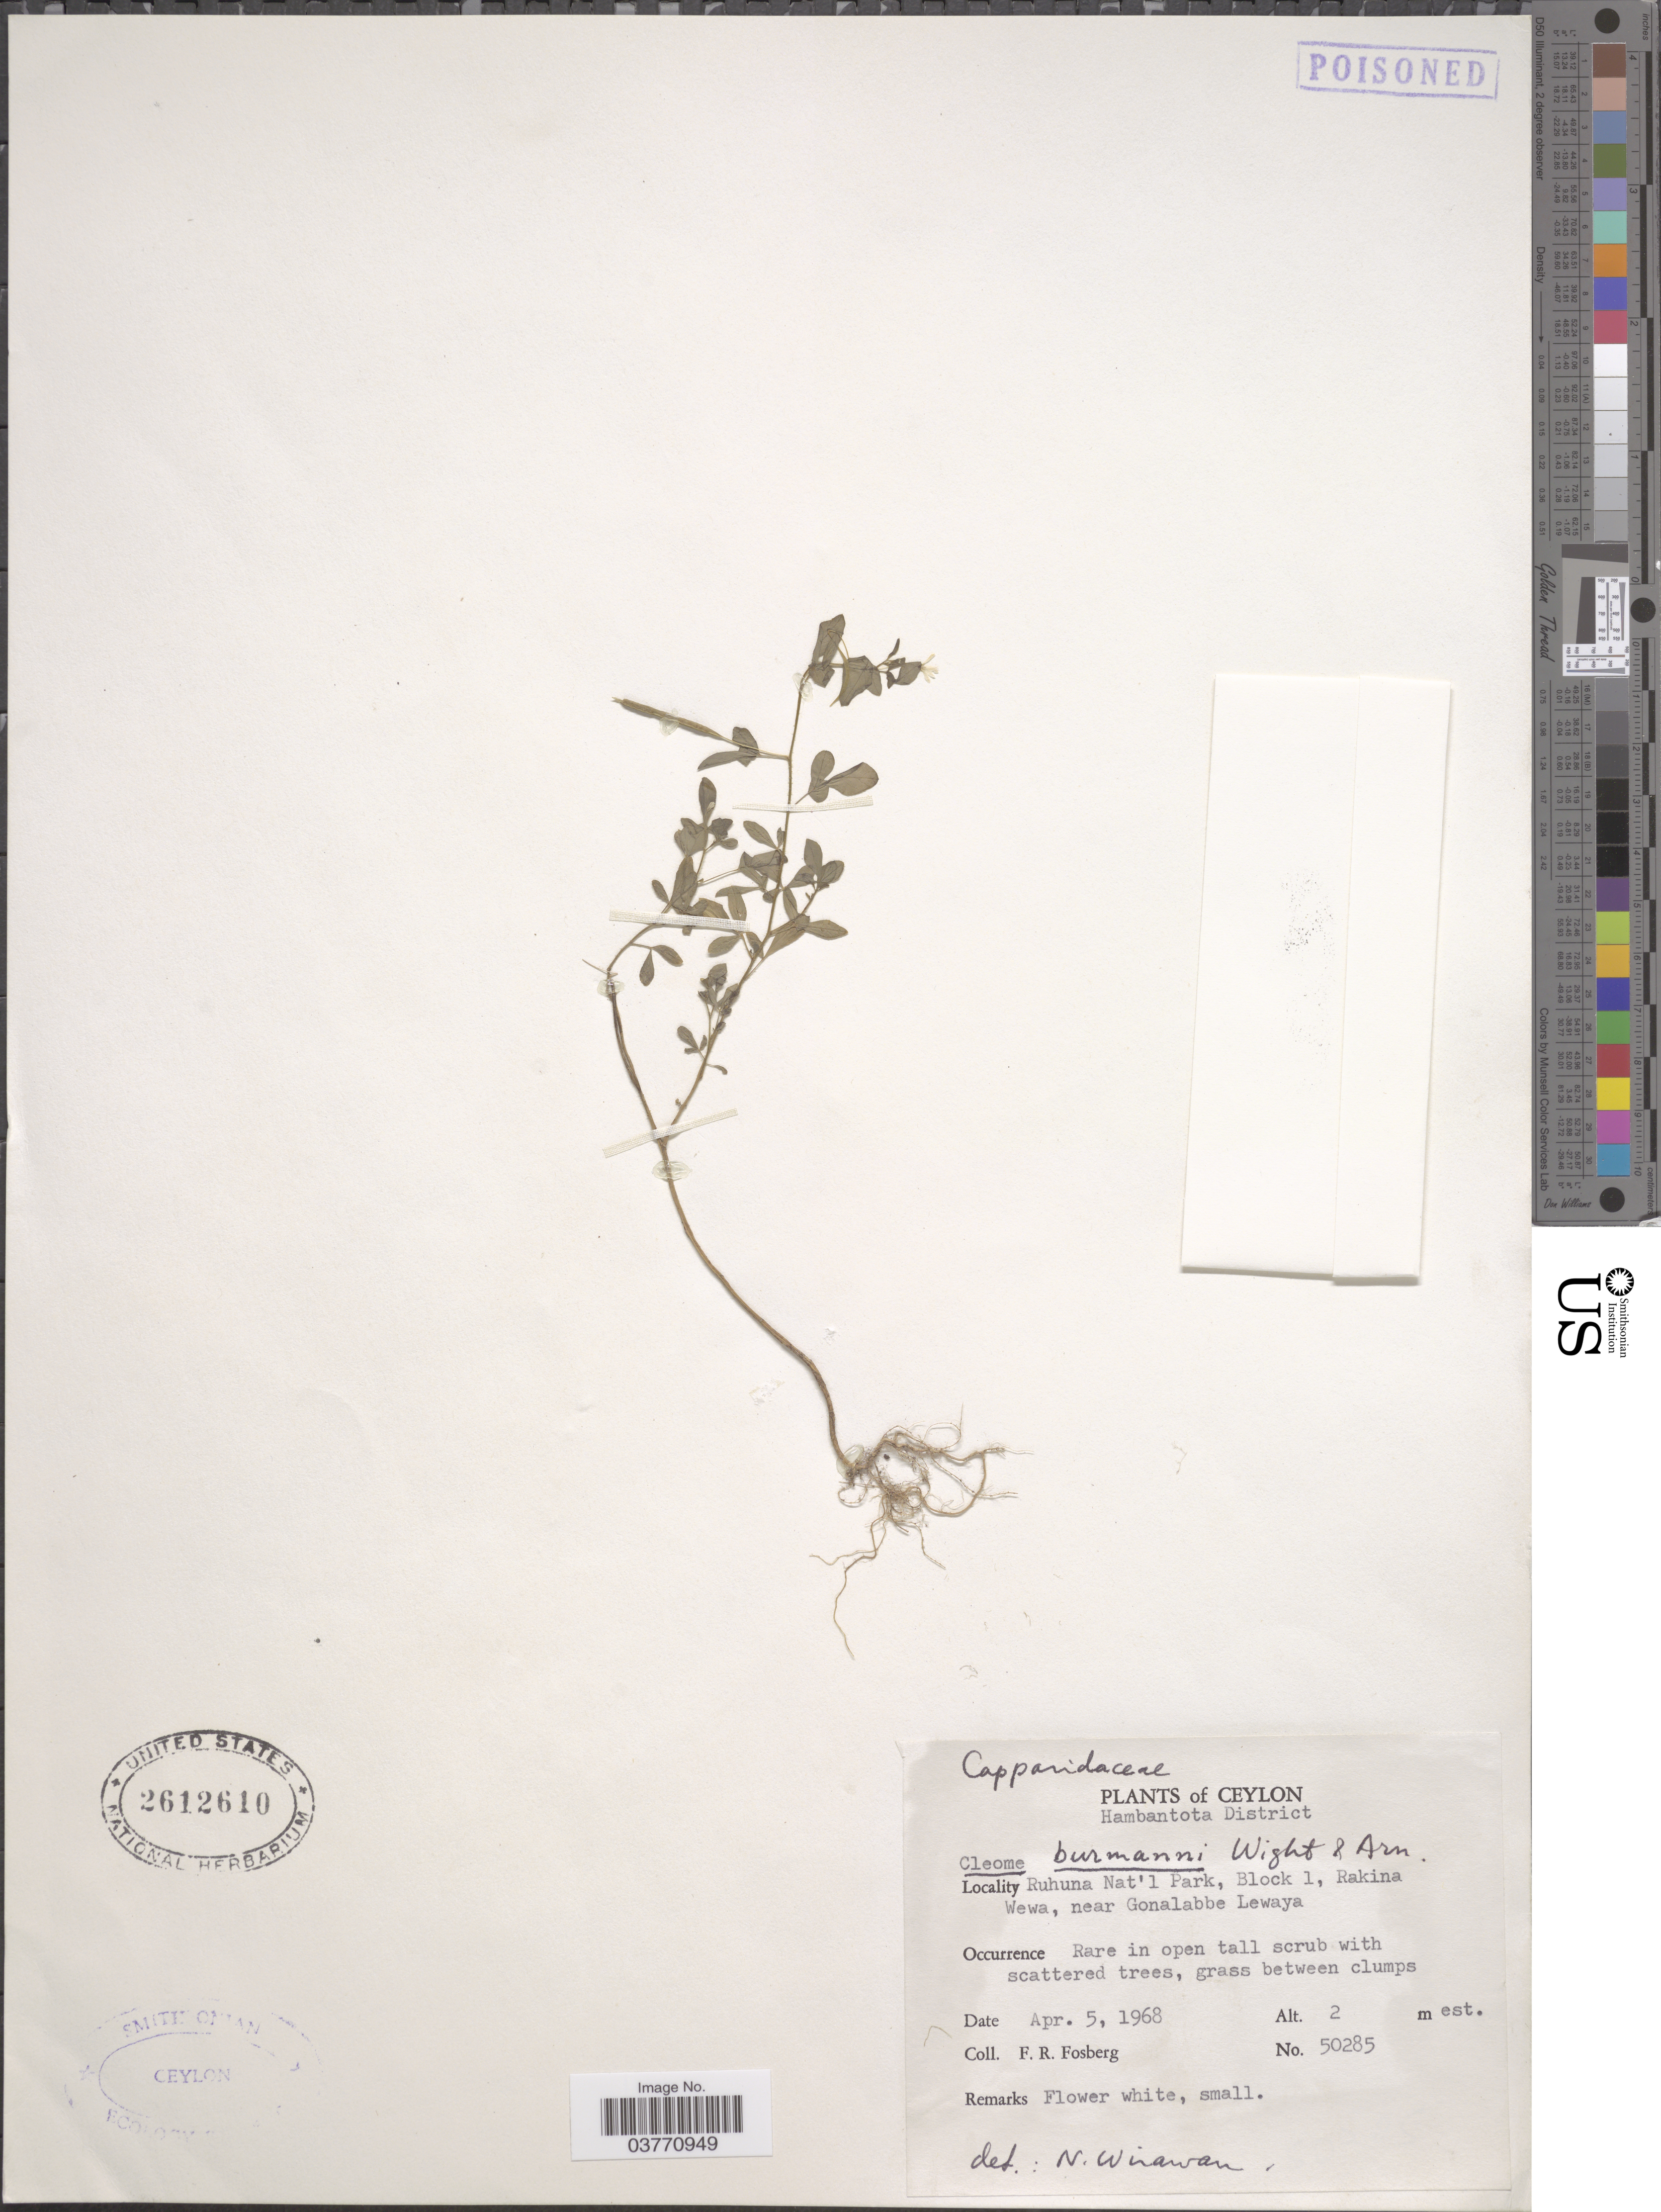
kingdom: Plantae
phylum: Tracheophyta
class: Magnoliopsida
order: Brassicales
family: Cleomaceae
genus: Sieruela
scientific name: Sieruela rutidosperma var. burmanni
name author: (Wight & Arn.) Siddiqui & S.N. Dixit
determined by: Strong, Mark T., (BOT), Smithsonian Institution - National Museum of Natural History (UNITED STATES)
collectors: F. R. Fosberg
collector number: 50285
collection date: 1968-04-05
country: Sri Lanka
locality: Ceylon. Hambantota District. Ruhuna Nat'l Park, Block 1, Rakina Wewa, near Gonalabbe Lewaya.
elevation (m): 2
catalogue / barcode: US 2612610